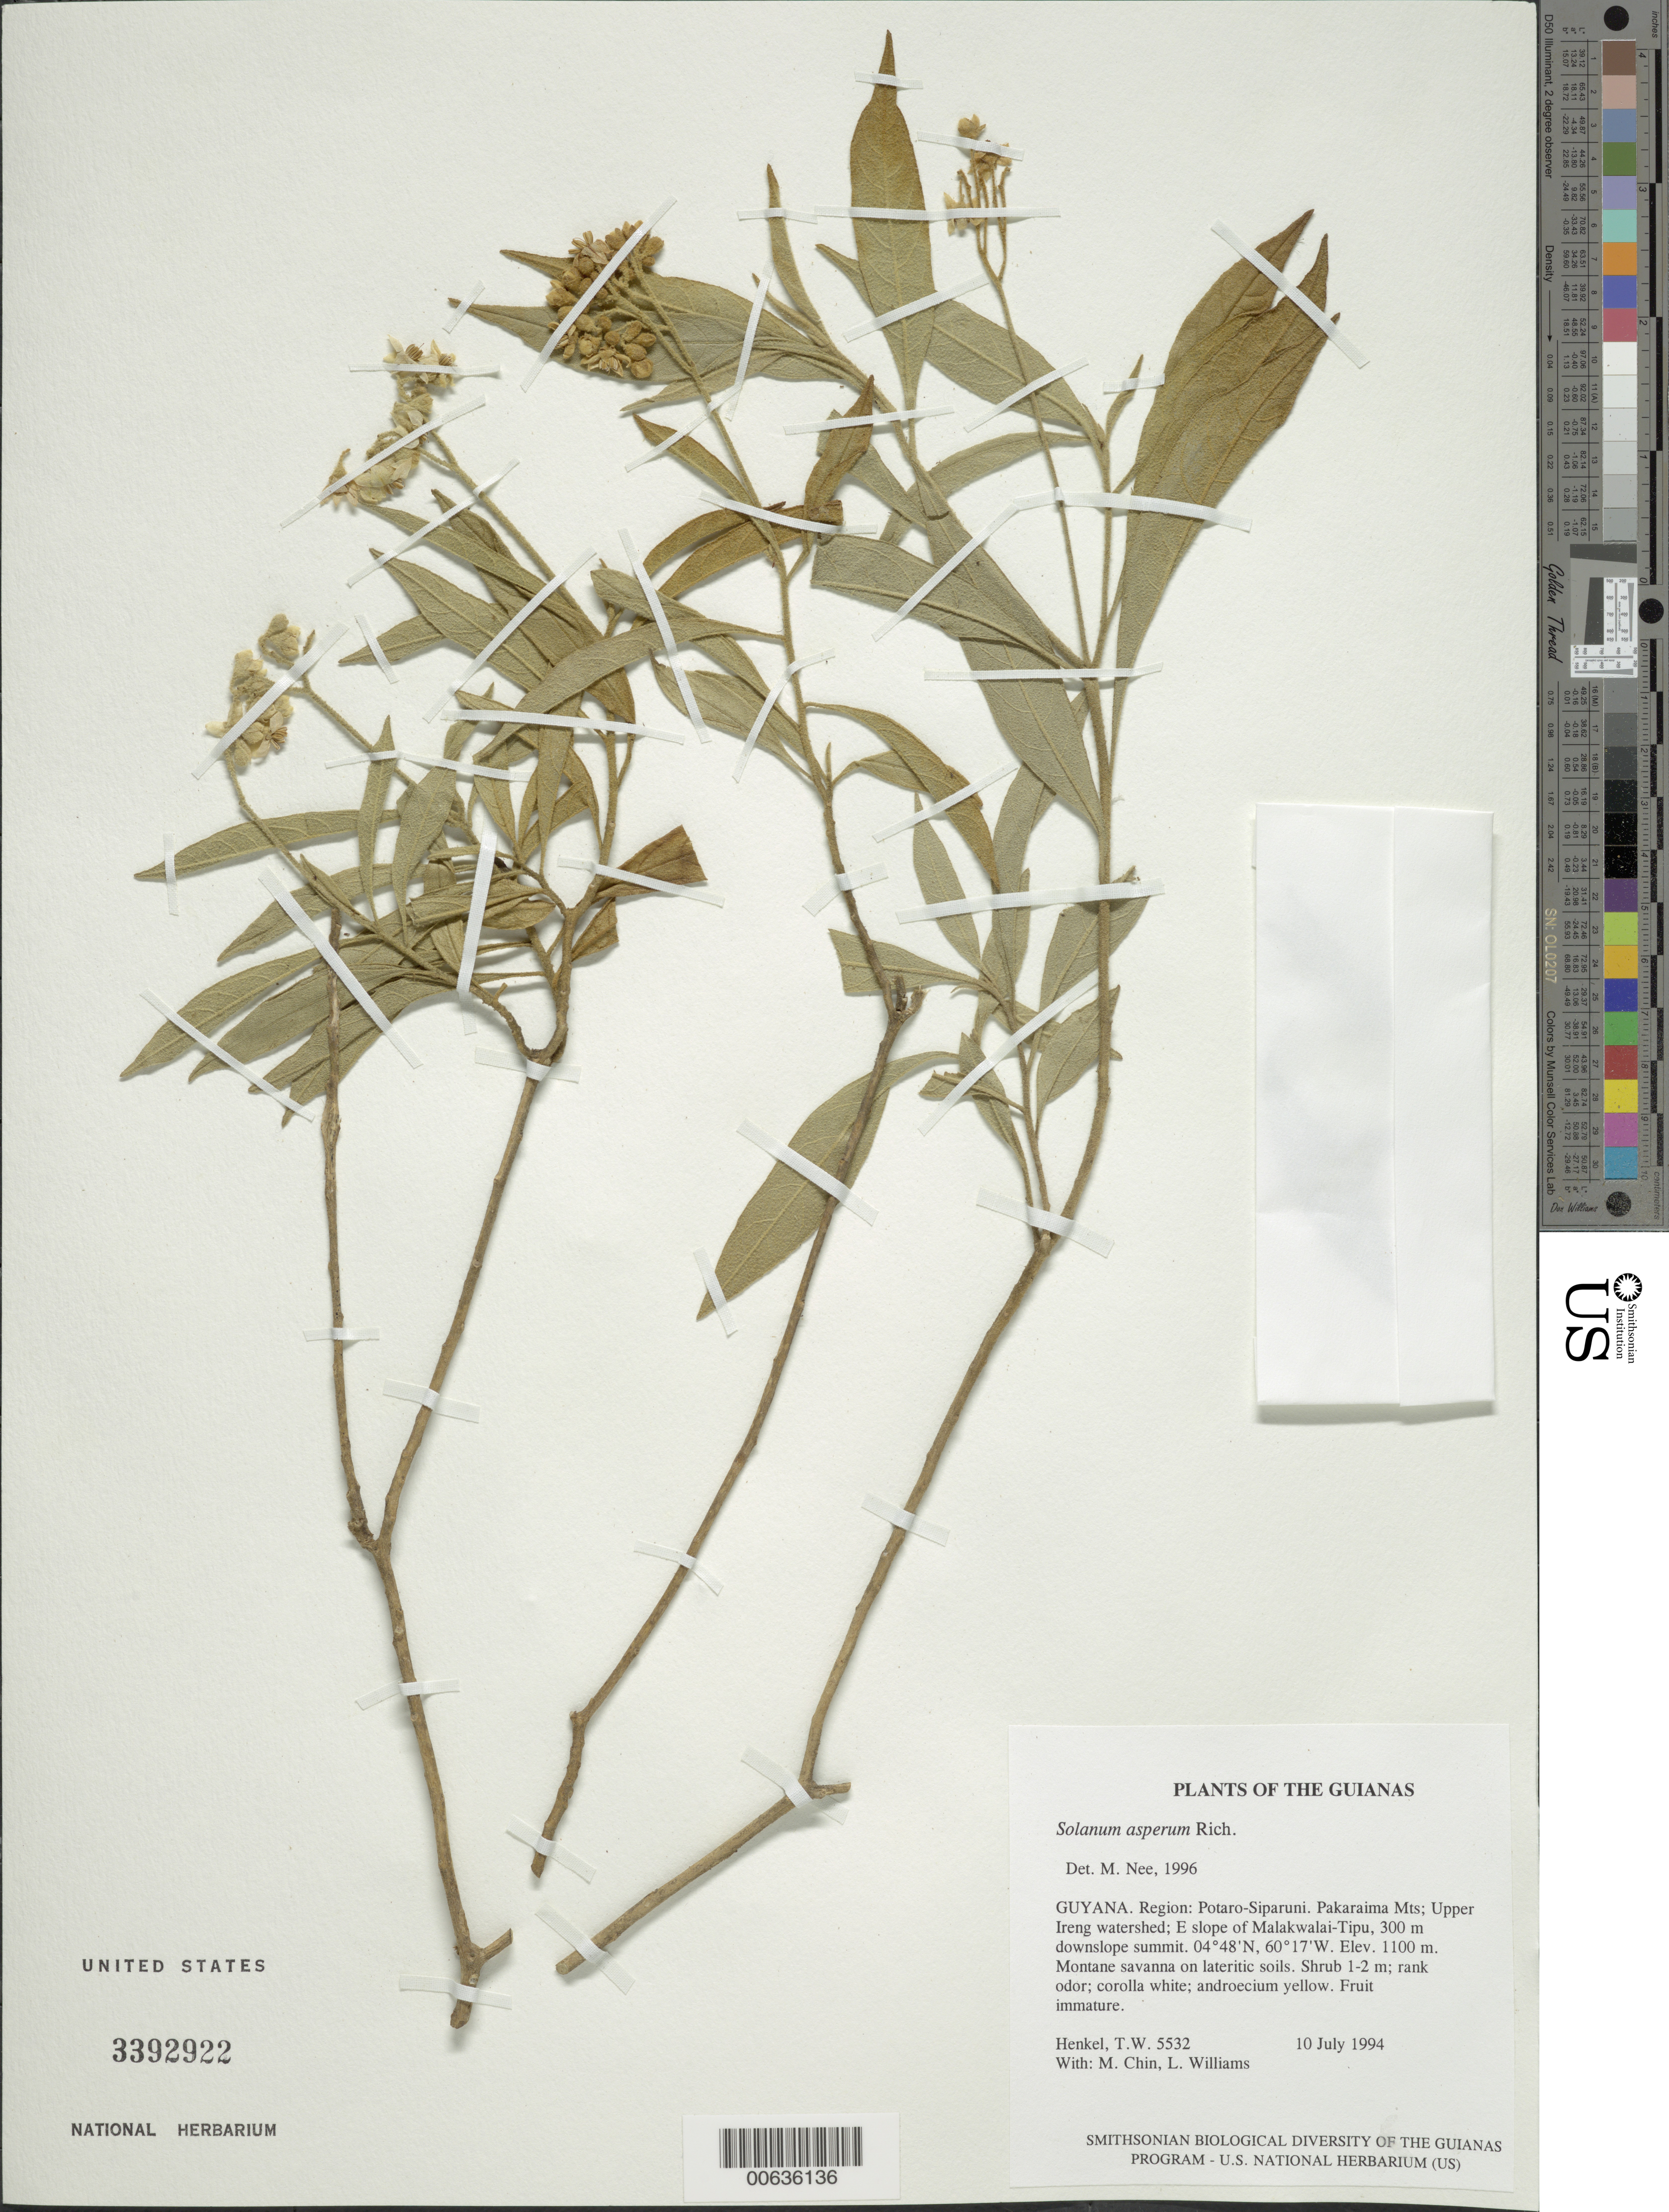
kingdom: Plantae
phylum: Tracheophyta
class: Magnoliopsida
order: Solanales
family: Solanaceae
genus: Solanum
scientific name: Solanum asperum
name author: Rich.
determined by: Nee, Michael H.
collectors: T. Henkel, M. Chin & L. Williams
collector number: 5532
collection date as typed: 7 Jul 1994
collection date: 1994-07-07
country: Guyana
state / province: Potaro-Siparuni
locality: Pakaraima Mts; Upper Ireng watershed; E slope of Malakwalai-Tipu, 300 m downslope summit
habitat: Montane savanna on lateritic soils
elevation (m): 1100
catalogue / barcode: US 3392922